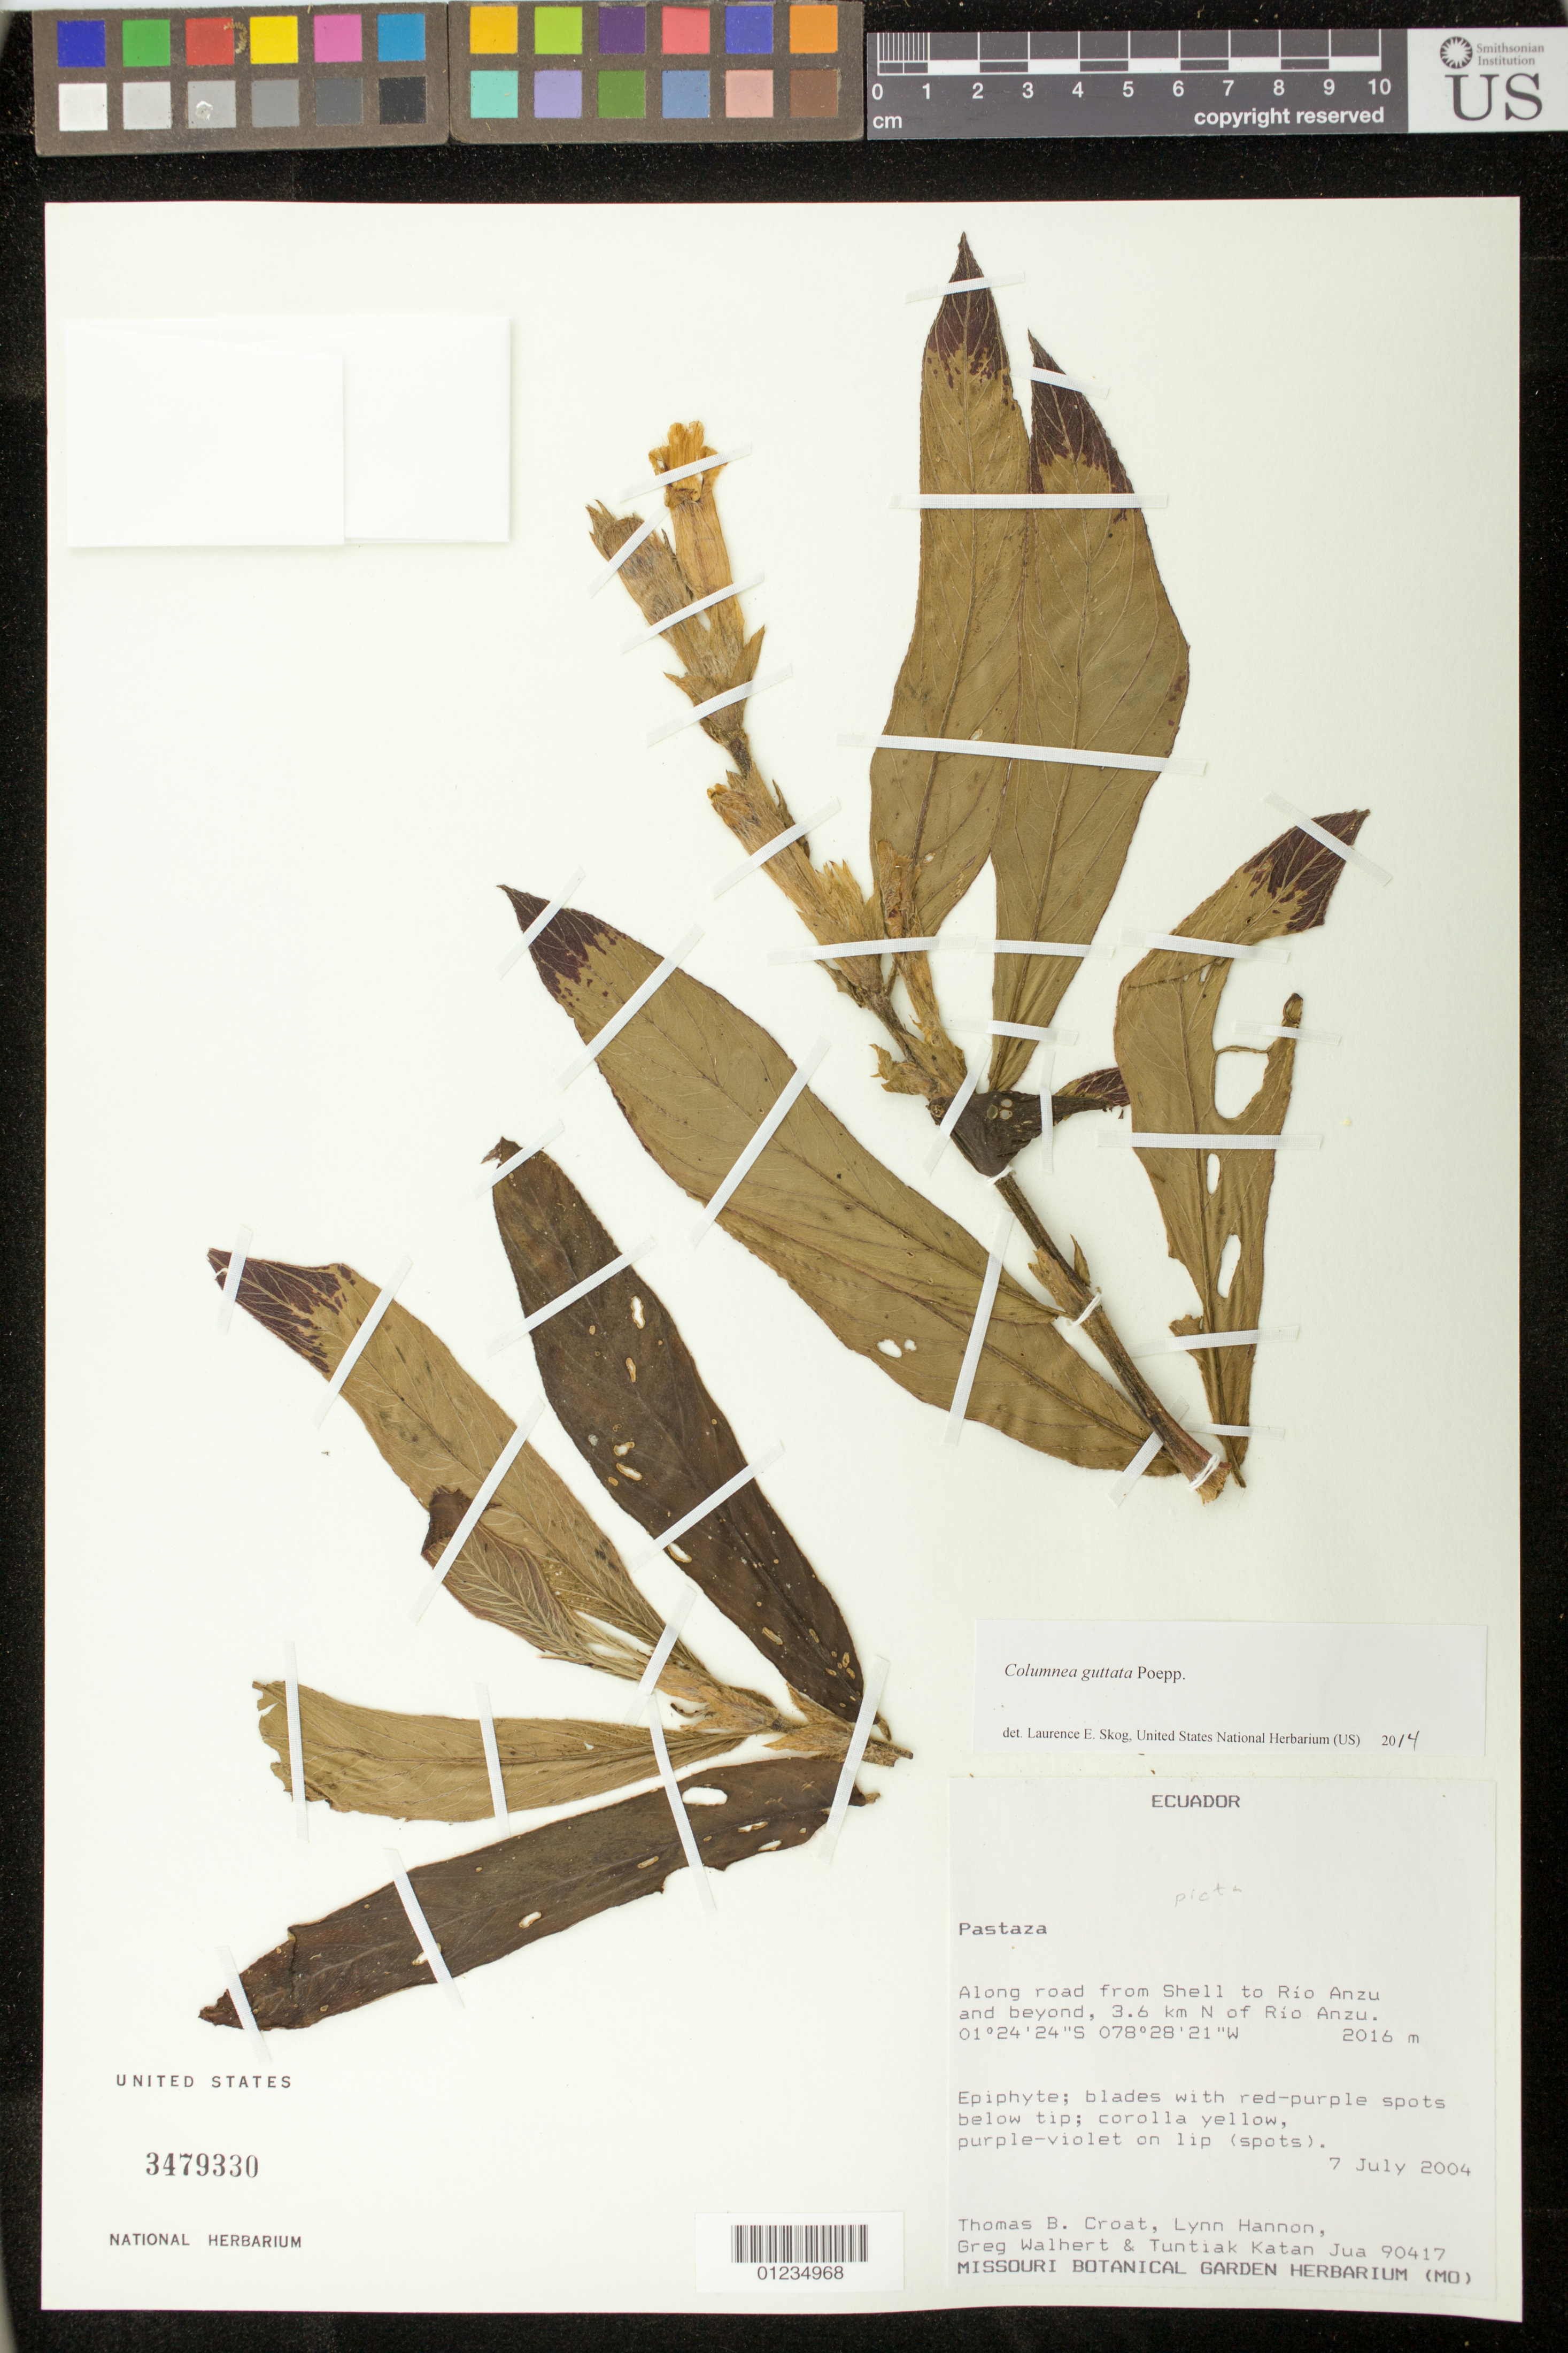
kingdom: Plantae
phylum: Tracheophyta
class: Magnoliopsida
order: Lamiales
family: Gesneriaceae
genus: Columnea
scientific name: Columnea guttata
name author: Poepp.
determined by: Skog, Laurence E.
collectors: T. B. Croat, L. Hannon, G. Walhert & T. Katan Jua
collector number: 90417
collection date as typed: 07 Jul 2004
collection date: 2004-07-07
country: Ecuador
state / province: Pastaza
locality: Along road from Shell to Rio Anzu and beyond, 3.6 km N of Rio Anzu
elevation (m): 2016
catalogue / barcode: US 3479330